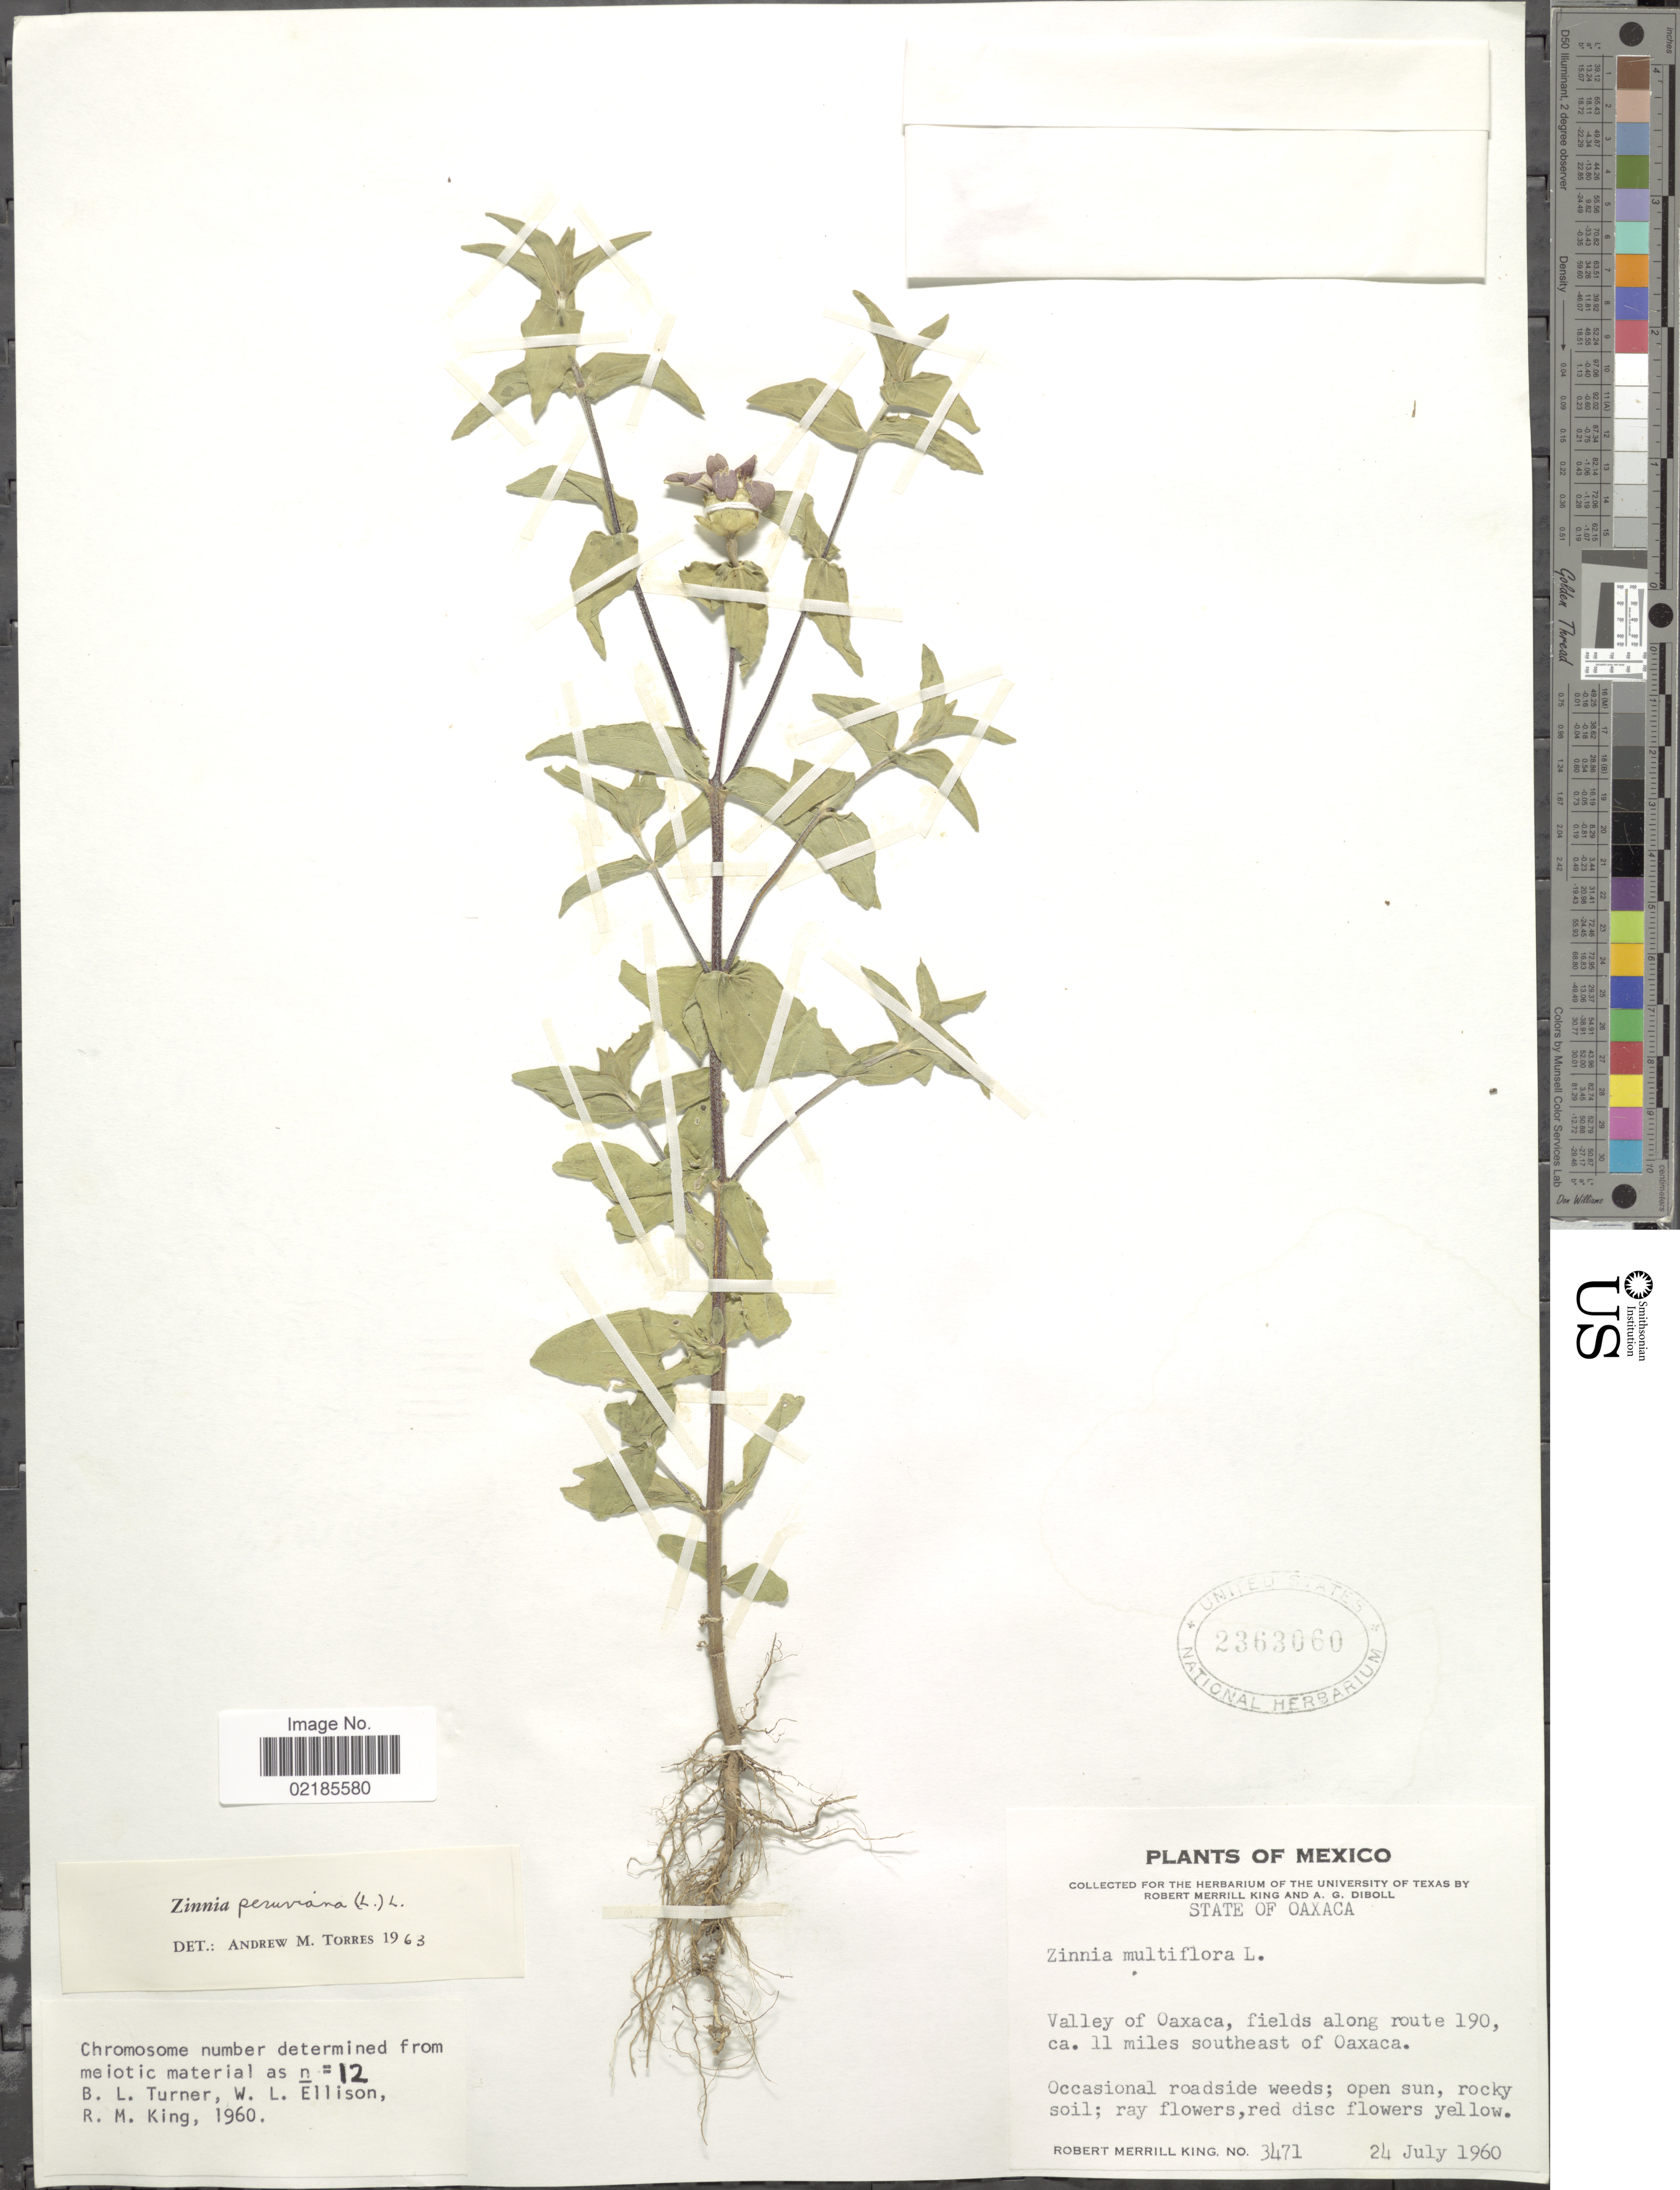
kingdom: Plantae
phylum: Tracheophyta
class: Magnoliopsida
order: Asterales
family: Asteraceae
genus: Zinnia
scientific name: Zinnia peruviana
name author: (L.) L.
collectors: R. M. King & A. Diboll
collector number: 3471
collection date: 1960-07-24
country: Mexico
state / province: Oaxaca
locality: Valley of Oaxaca, fields along route 190, ca 11 miles southeast of Oaxaca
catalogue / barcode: US 2363060